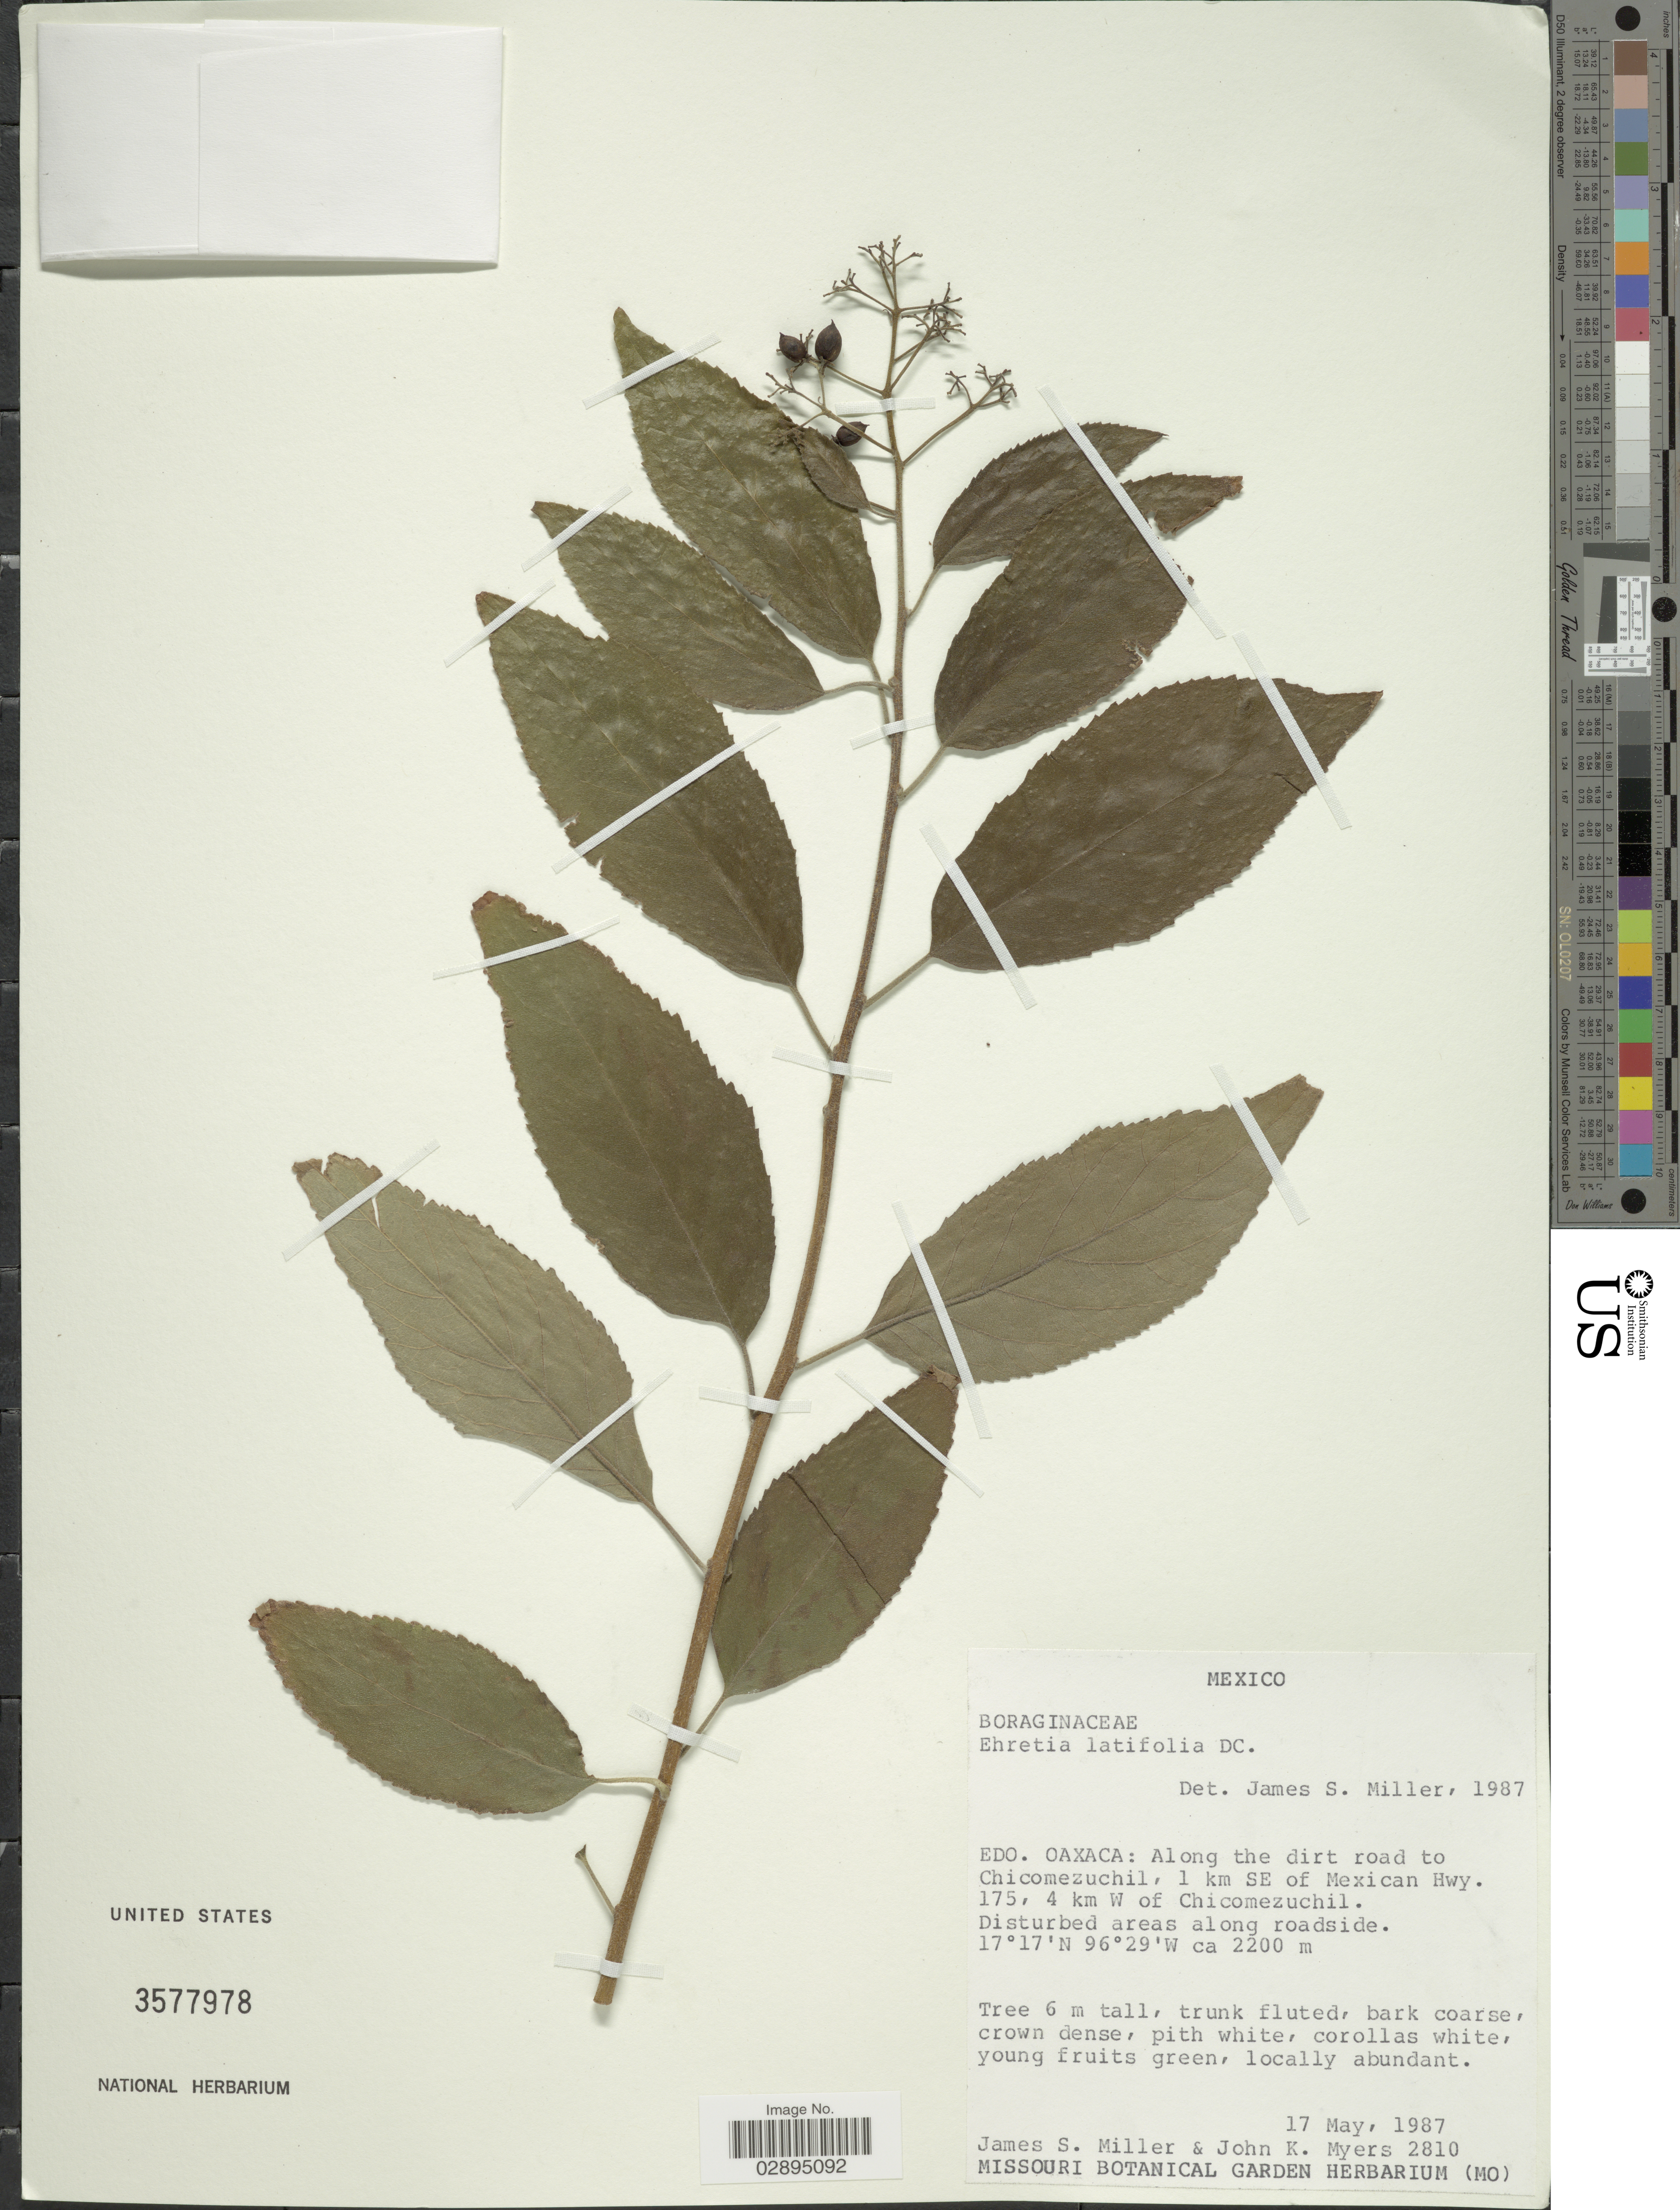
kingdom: Plantae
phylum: Tracheophyta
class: Magnoliopsida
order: Boraginales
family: Ehretiaceae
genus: Ehretia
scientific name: Ehretia latifolia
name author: DC.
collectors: J. S. Miller & J. Myers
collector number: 2810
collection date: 1987-05-17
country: Mexico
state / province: Oaxaca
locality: Edo. Oaxaca: Along the dirt road to Chicomezuchil, 1 km SE of Mexican Hwy. 175, 4 km W of Chicomezuchil.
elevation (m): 2200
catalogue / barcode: US 3577978